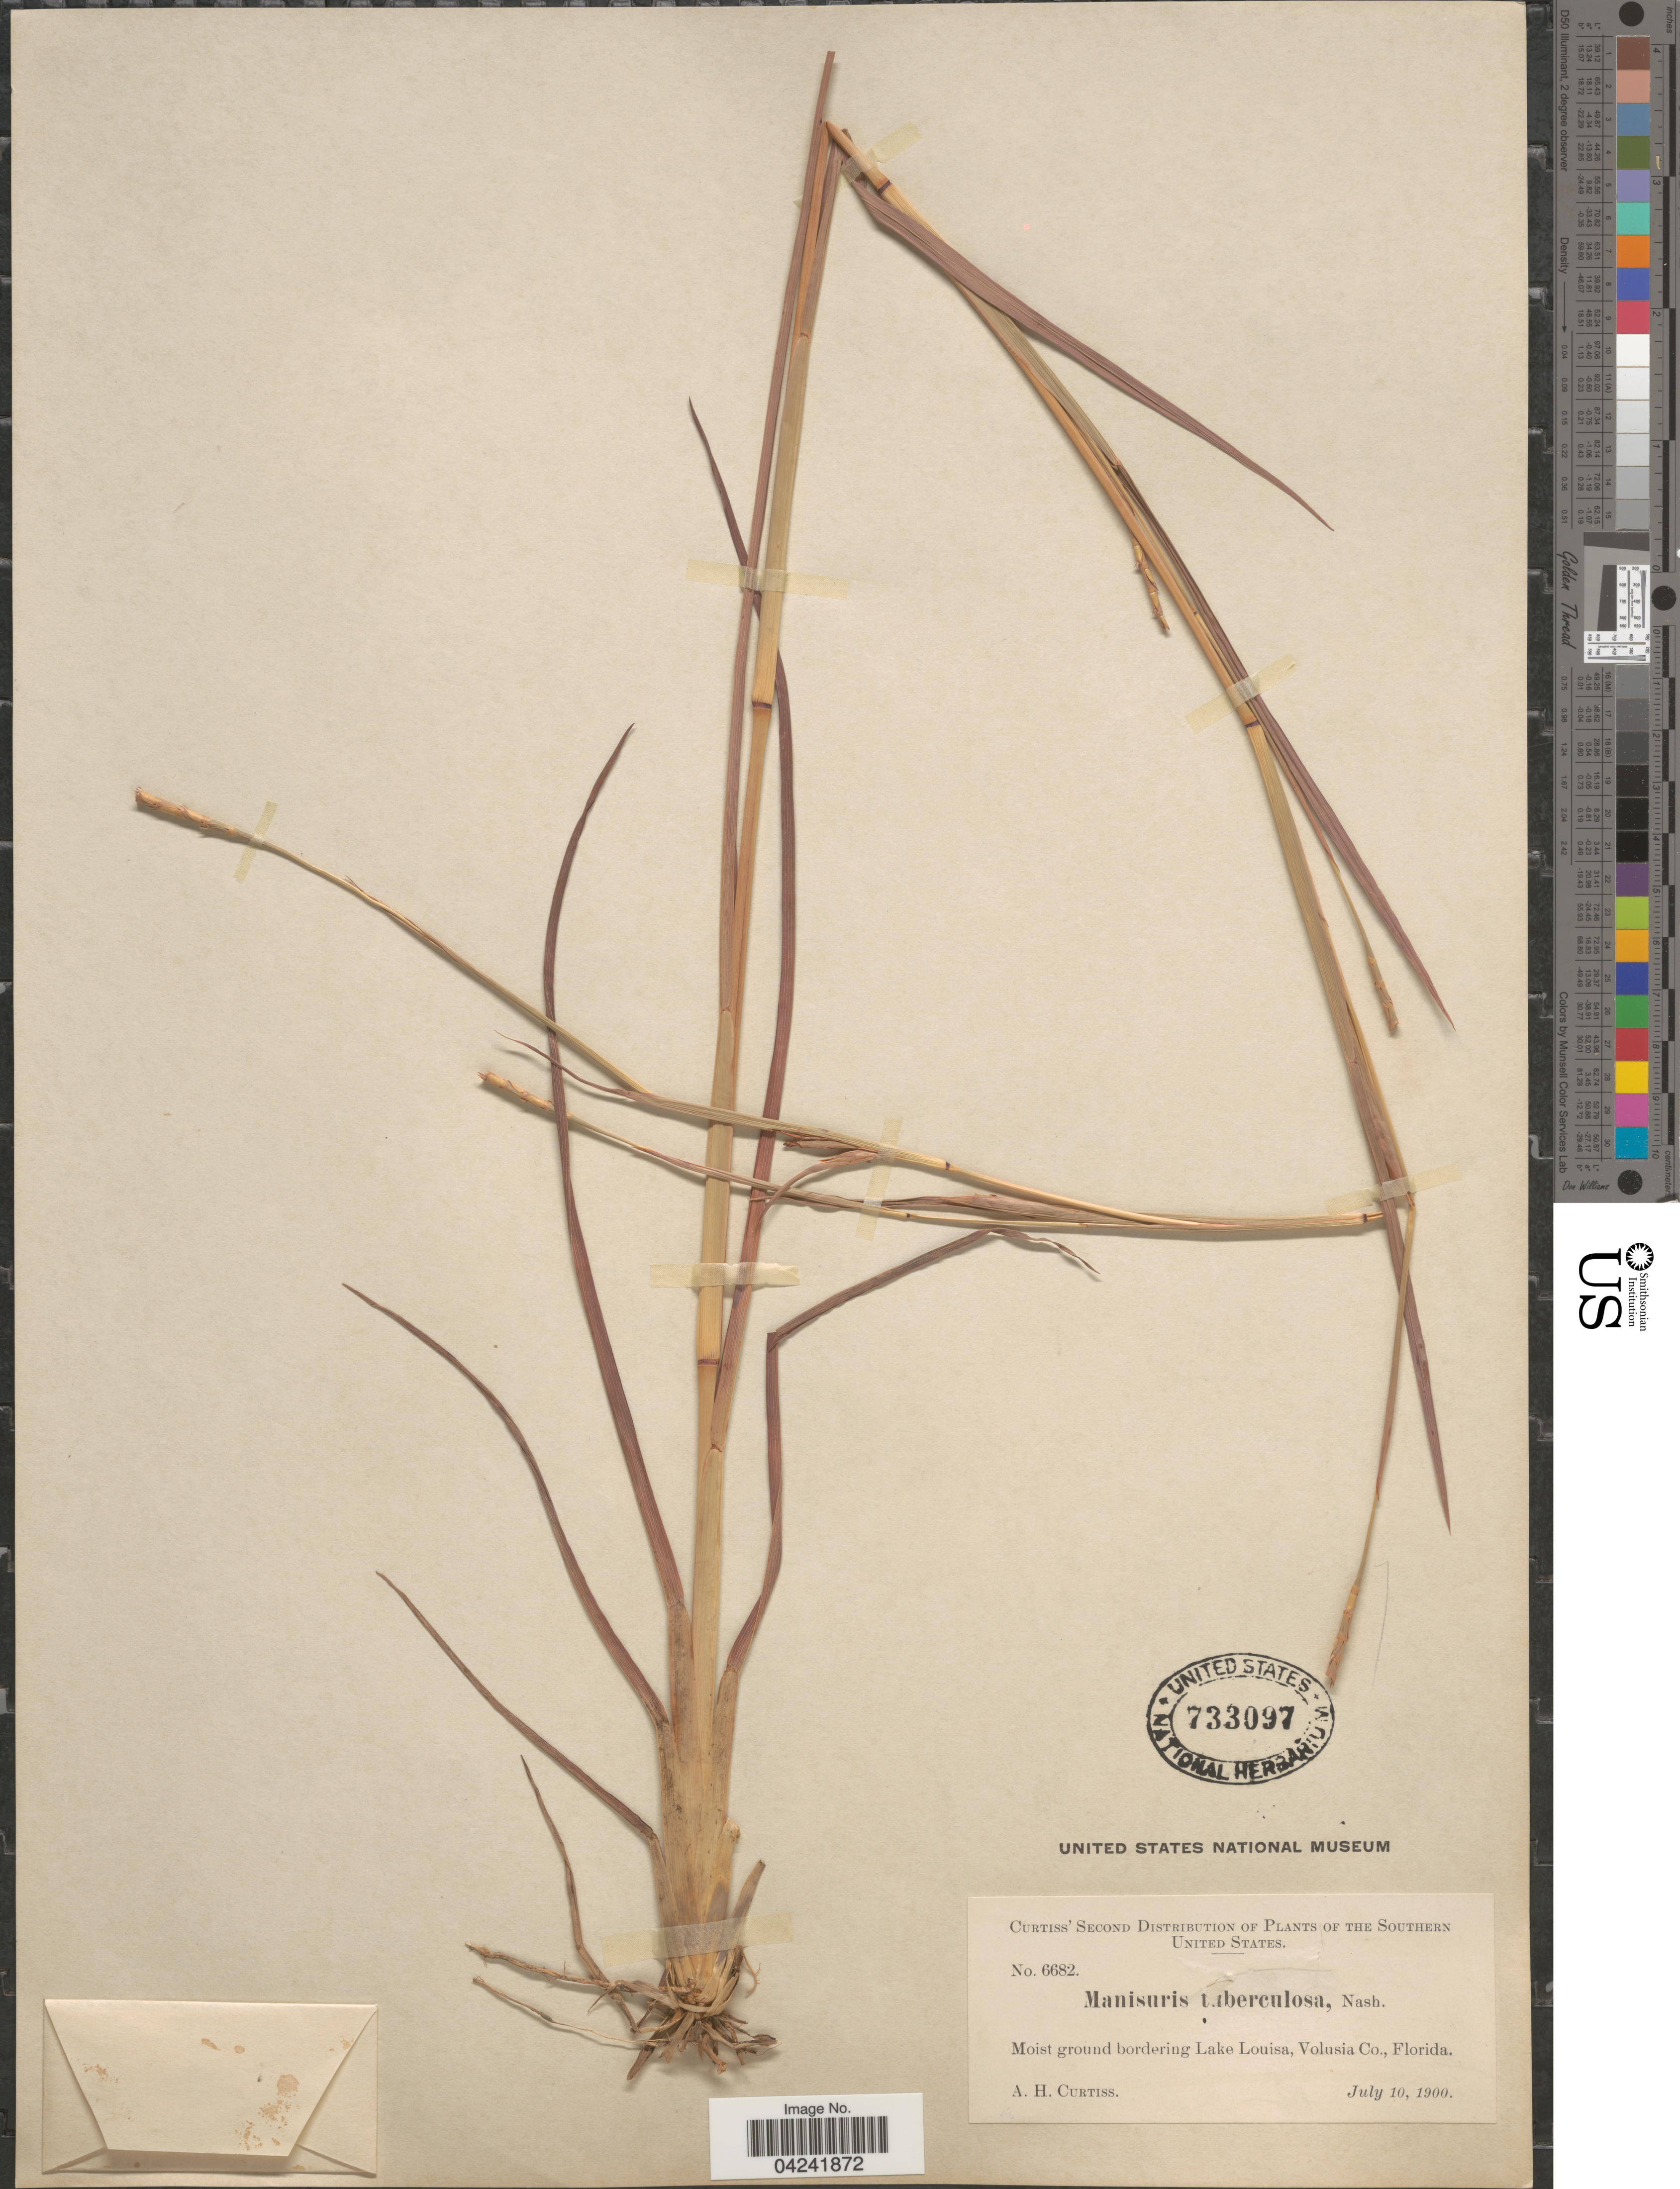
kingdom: Plantae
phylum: Tracheophyta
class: Liliopsida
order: Poales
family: Poaceae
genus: Mnesithea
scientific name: Mnesithea tuberculosa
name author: (Nash) de Koning & Sosef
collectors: A. H. Curtiss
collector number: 6682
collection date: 1900-07-10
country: United States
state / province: Florida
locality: The Southern United States. Moist ground bordering Lake Louisa, Volusia Co.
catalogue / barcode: US 733097